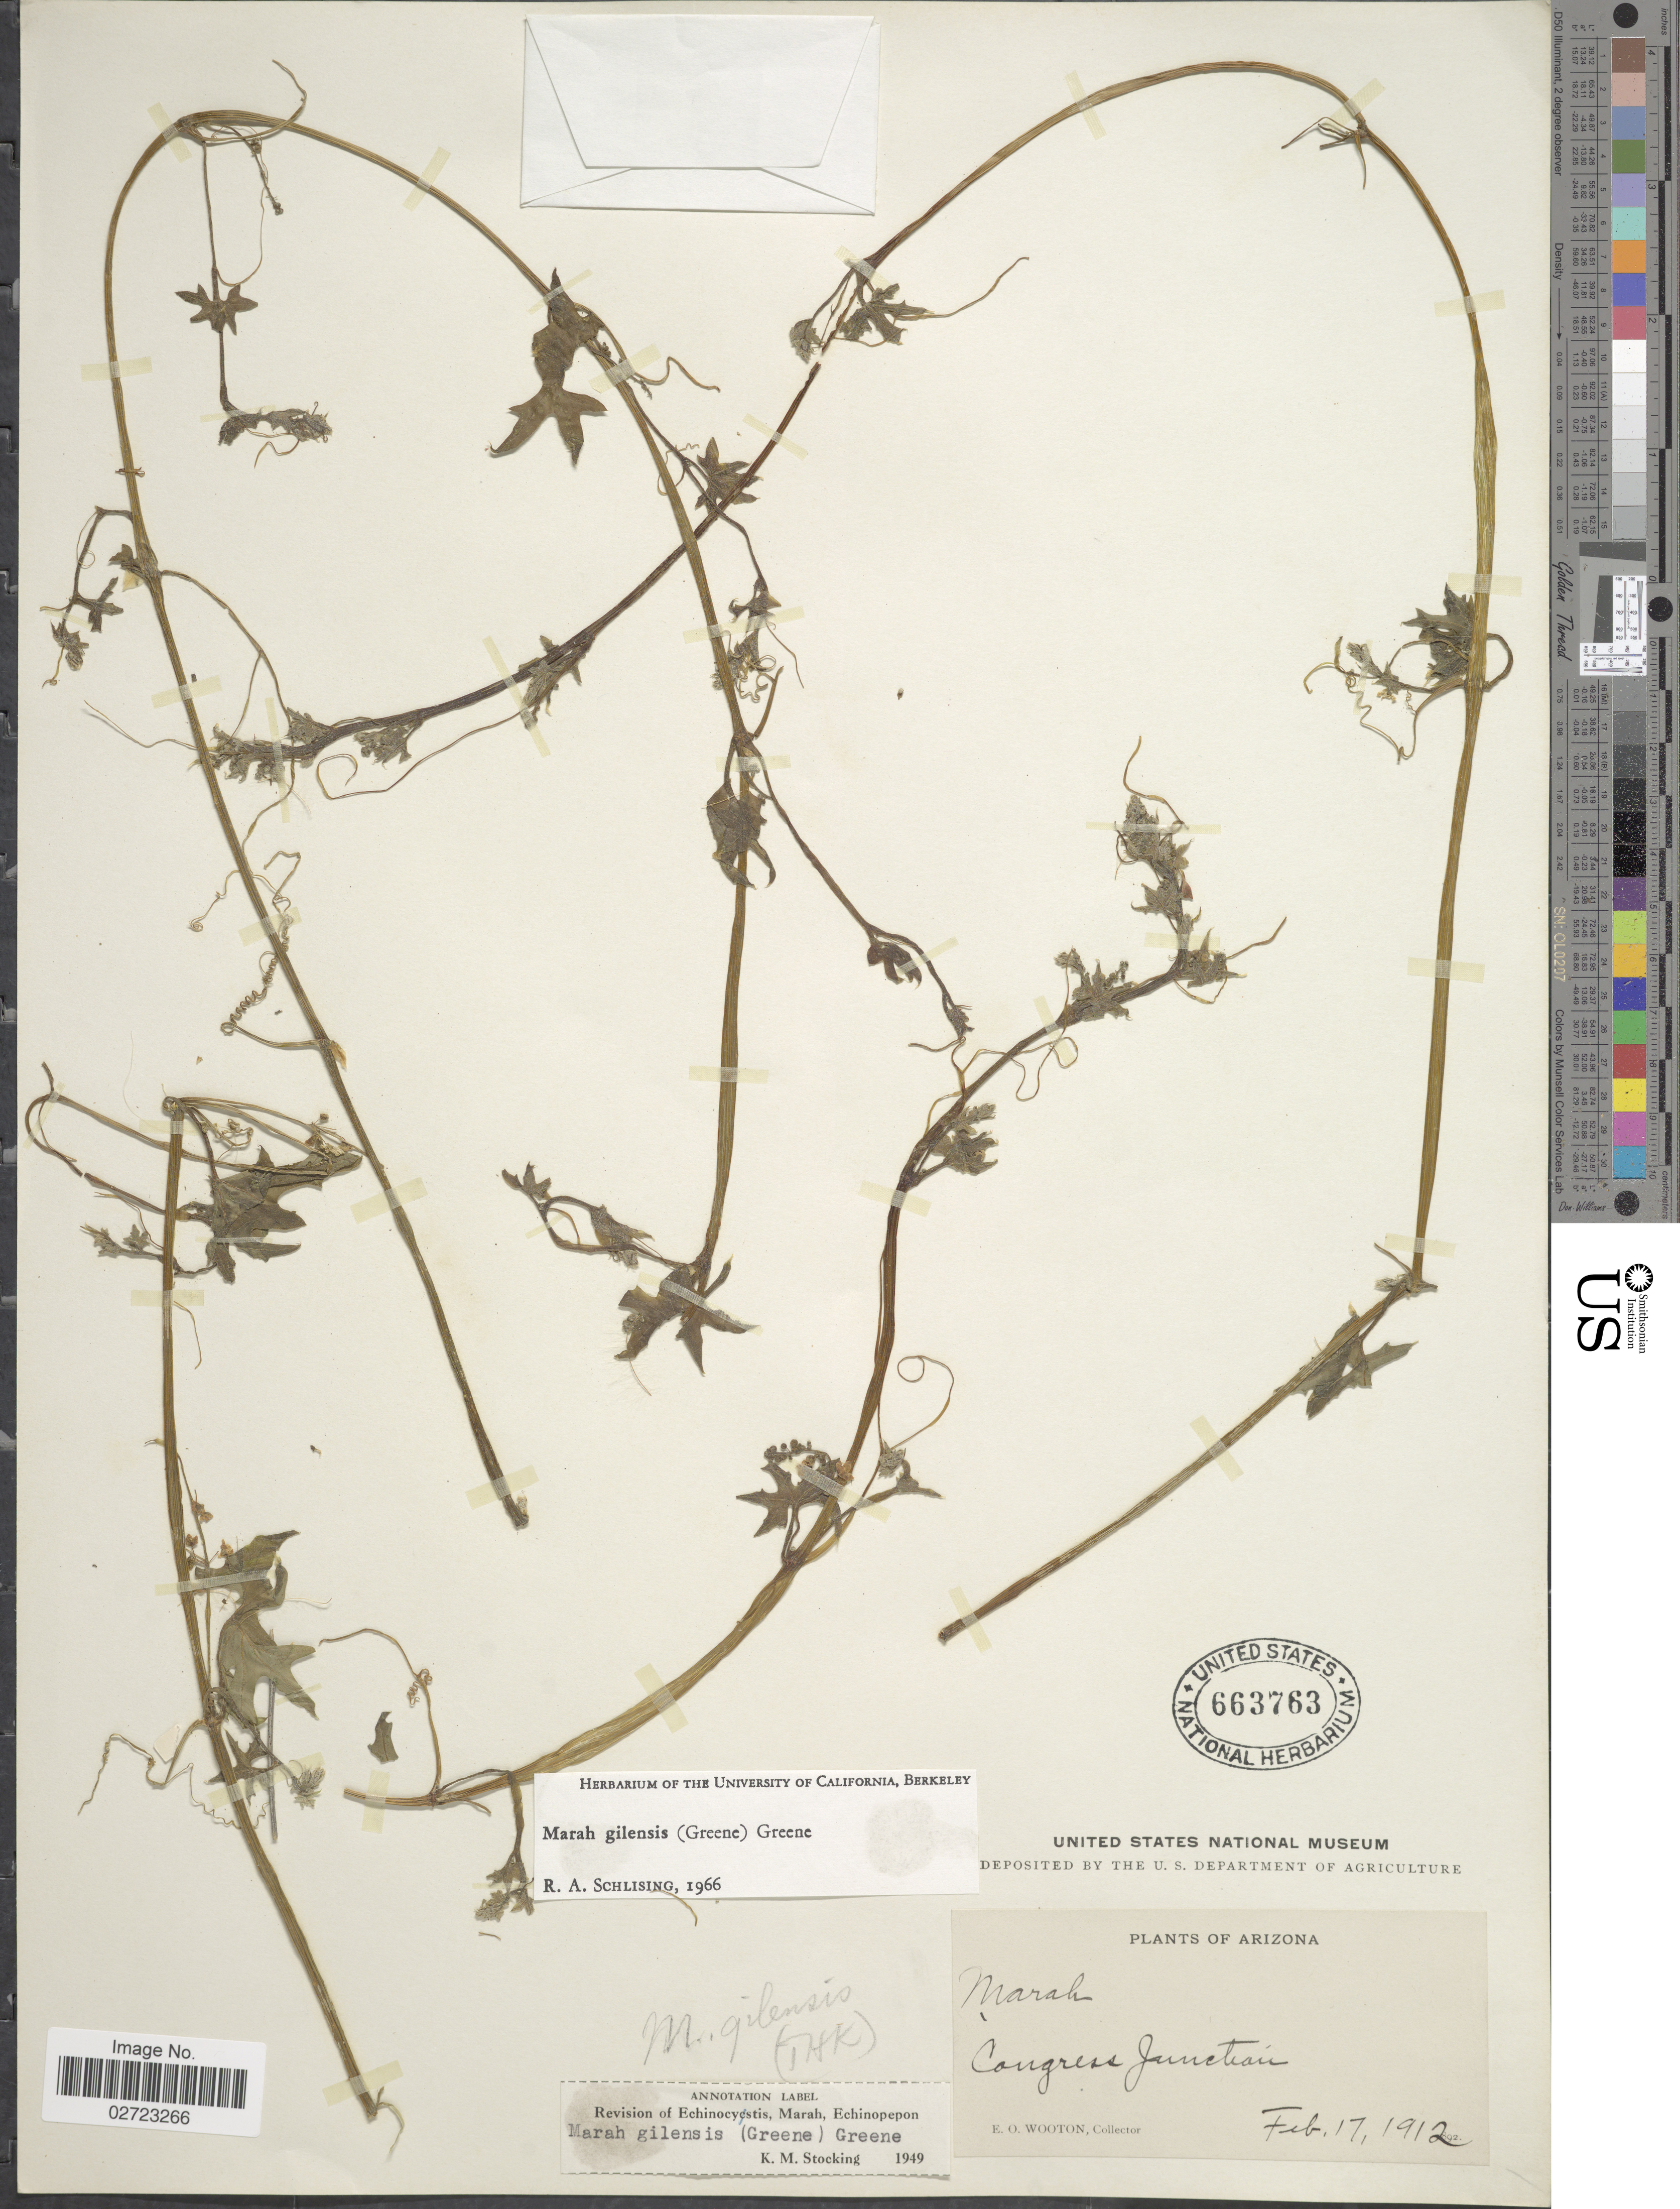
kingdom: Plantae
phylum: Tracheophyta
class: Magnoliopsida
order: Cucurbitales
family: Cucurbitaceae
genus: Marah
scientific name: Marah gilensis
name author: (Greene) Greene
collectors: E. O. Wooton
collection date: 1912-02-17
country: United States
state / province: Arizona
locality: Congress Junction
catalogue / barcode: US 663763